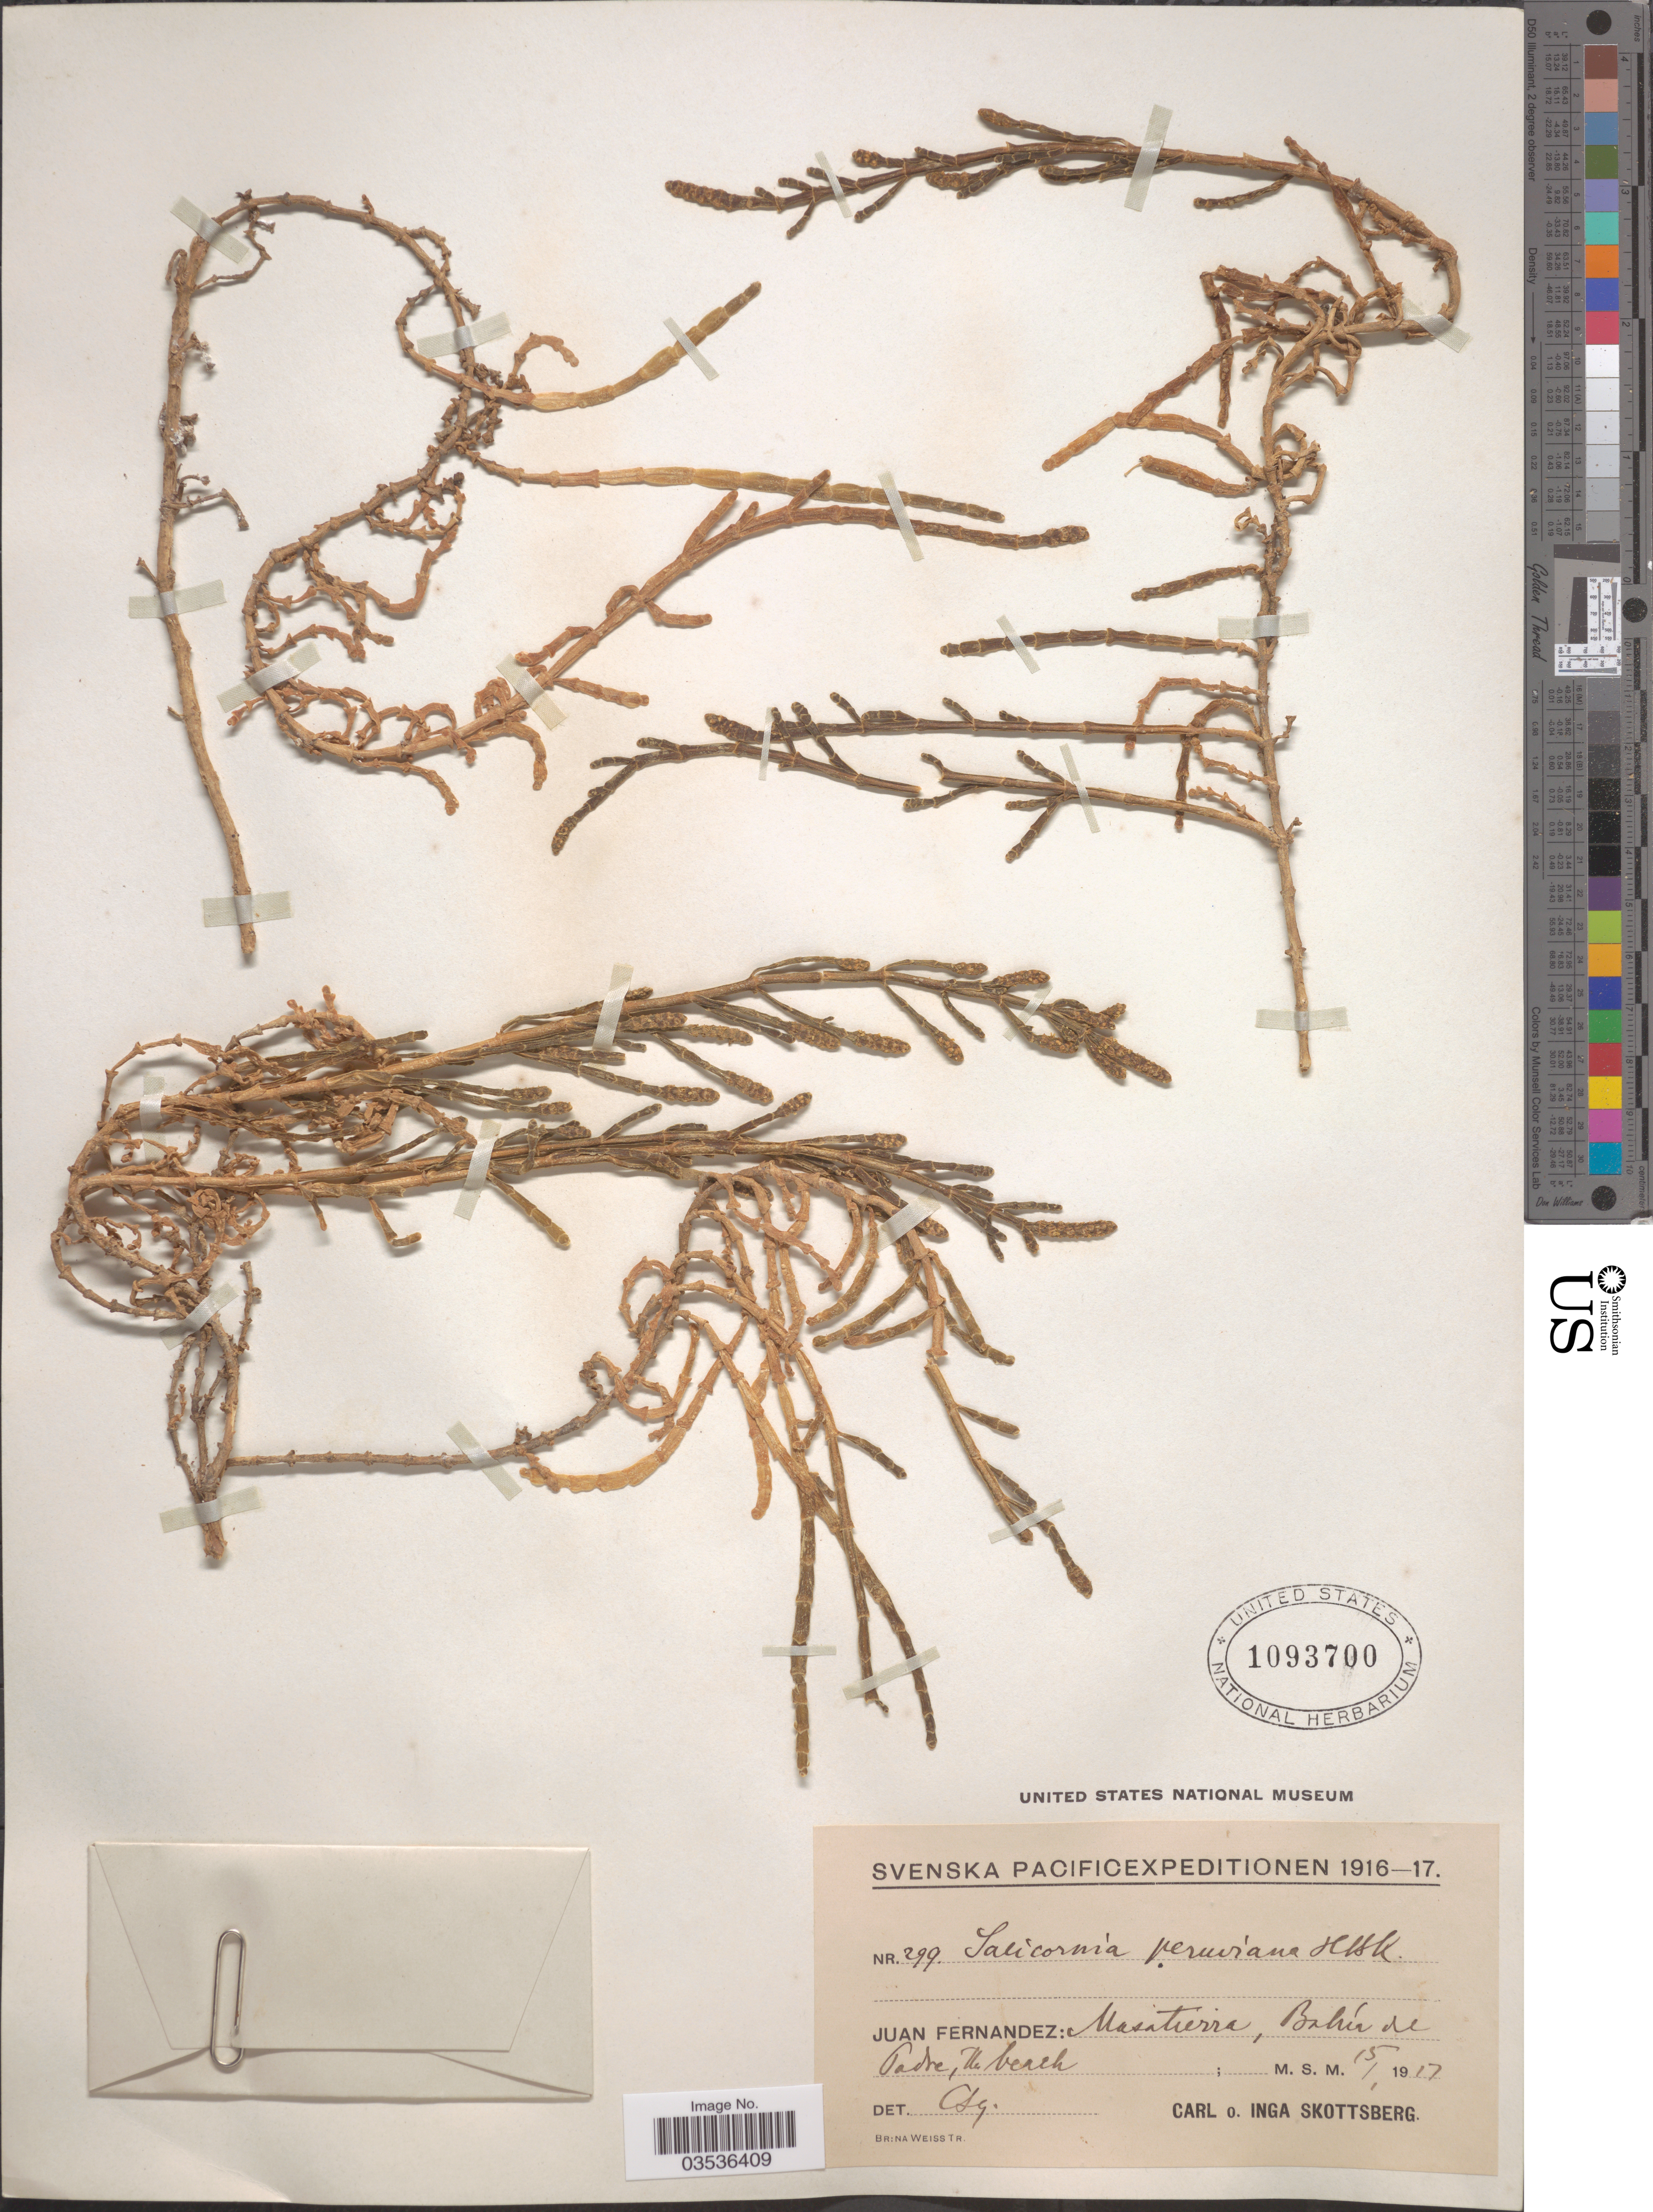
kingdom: Plantae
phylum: Tracheophyta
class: Magnoliopsida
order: Caryophyllales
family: Amaranthaceae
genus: Salicornia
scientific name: Salicornia fruticosa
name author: (L.) L.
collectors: C. Skottsberg & I. Skottsberg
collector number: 299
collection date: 1917-01-15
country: Chile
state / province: Valparaíso (V)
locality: Juan Fernandez: Masatierra, Bahía de Padre, the beach.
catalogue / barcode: US 1093700